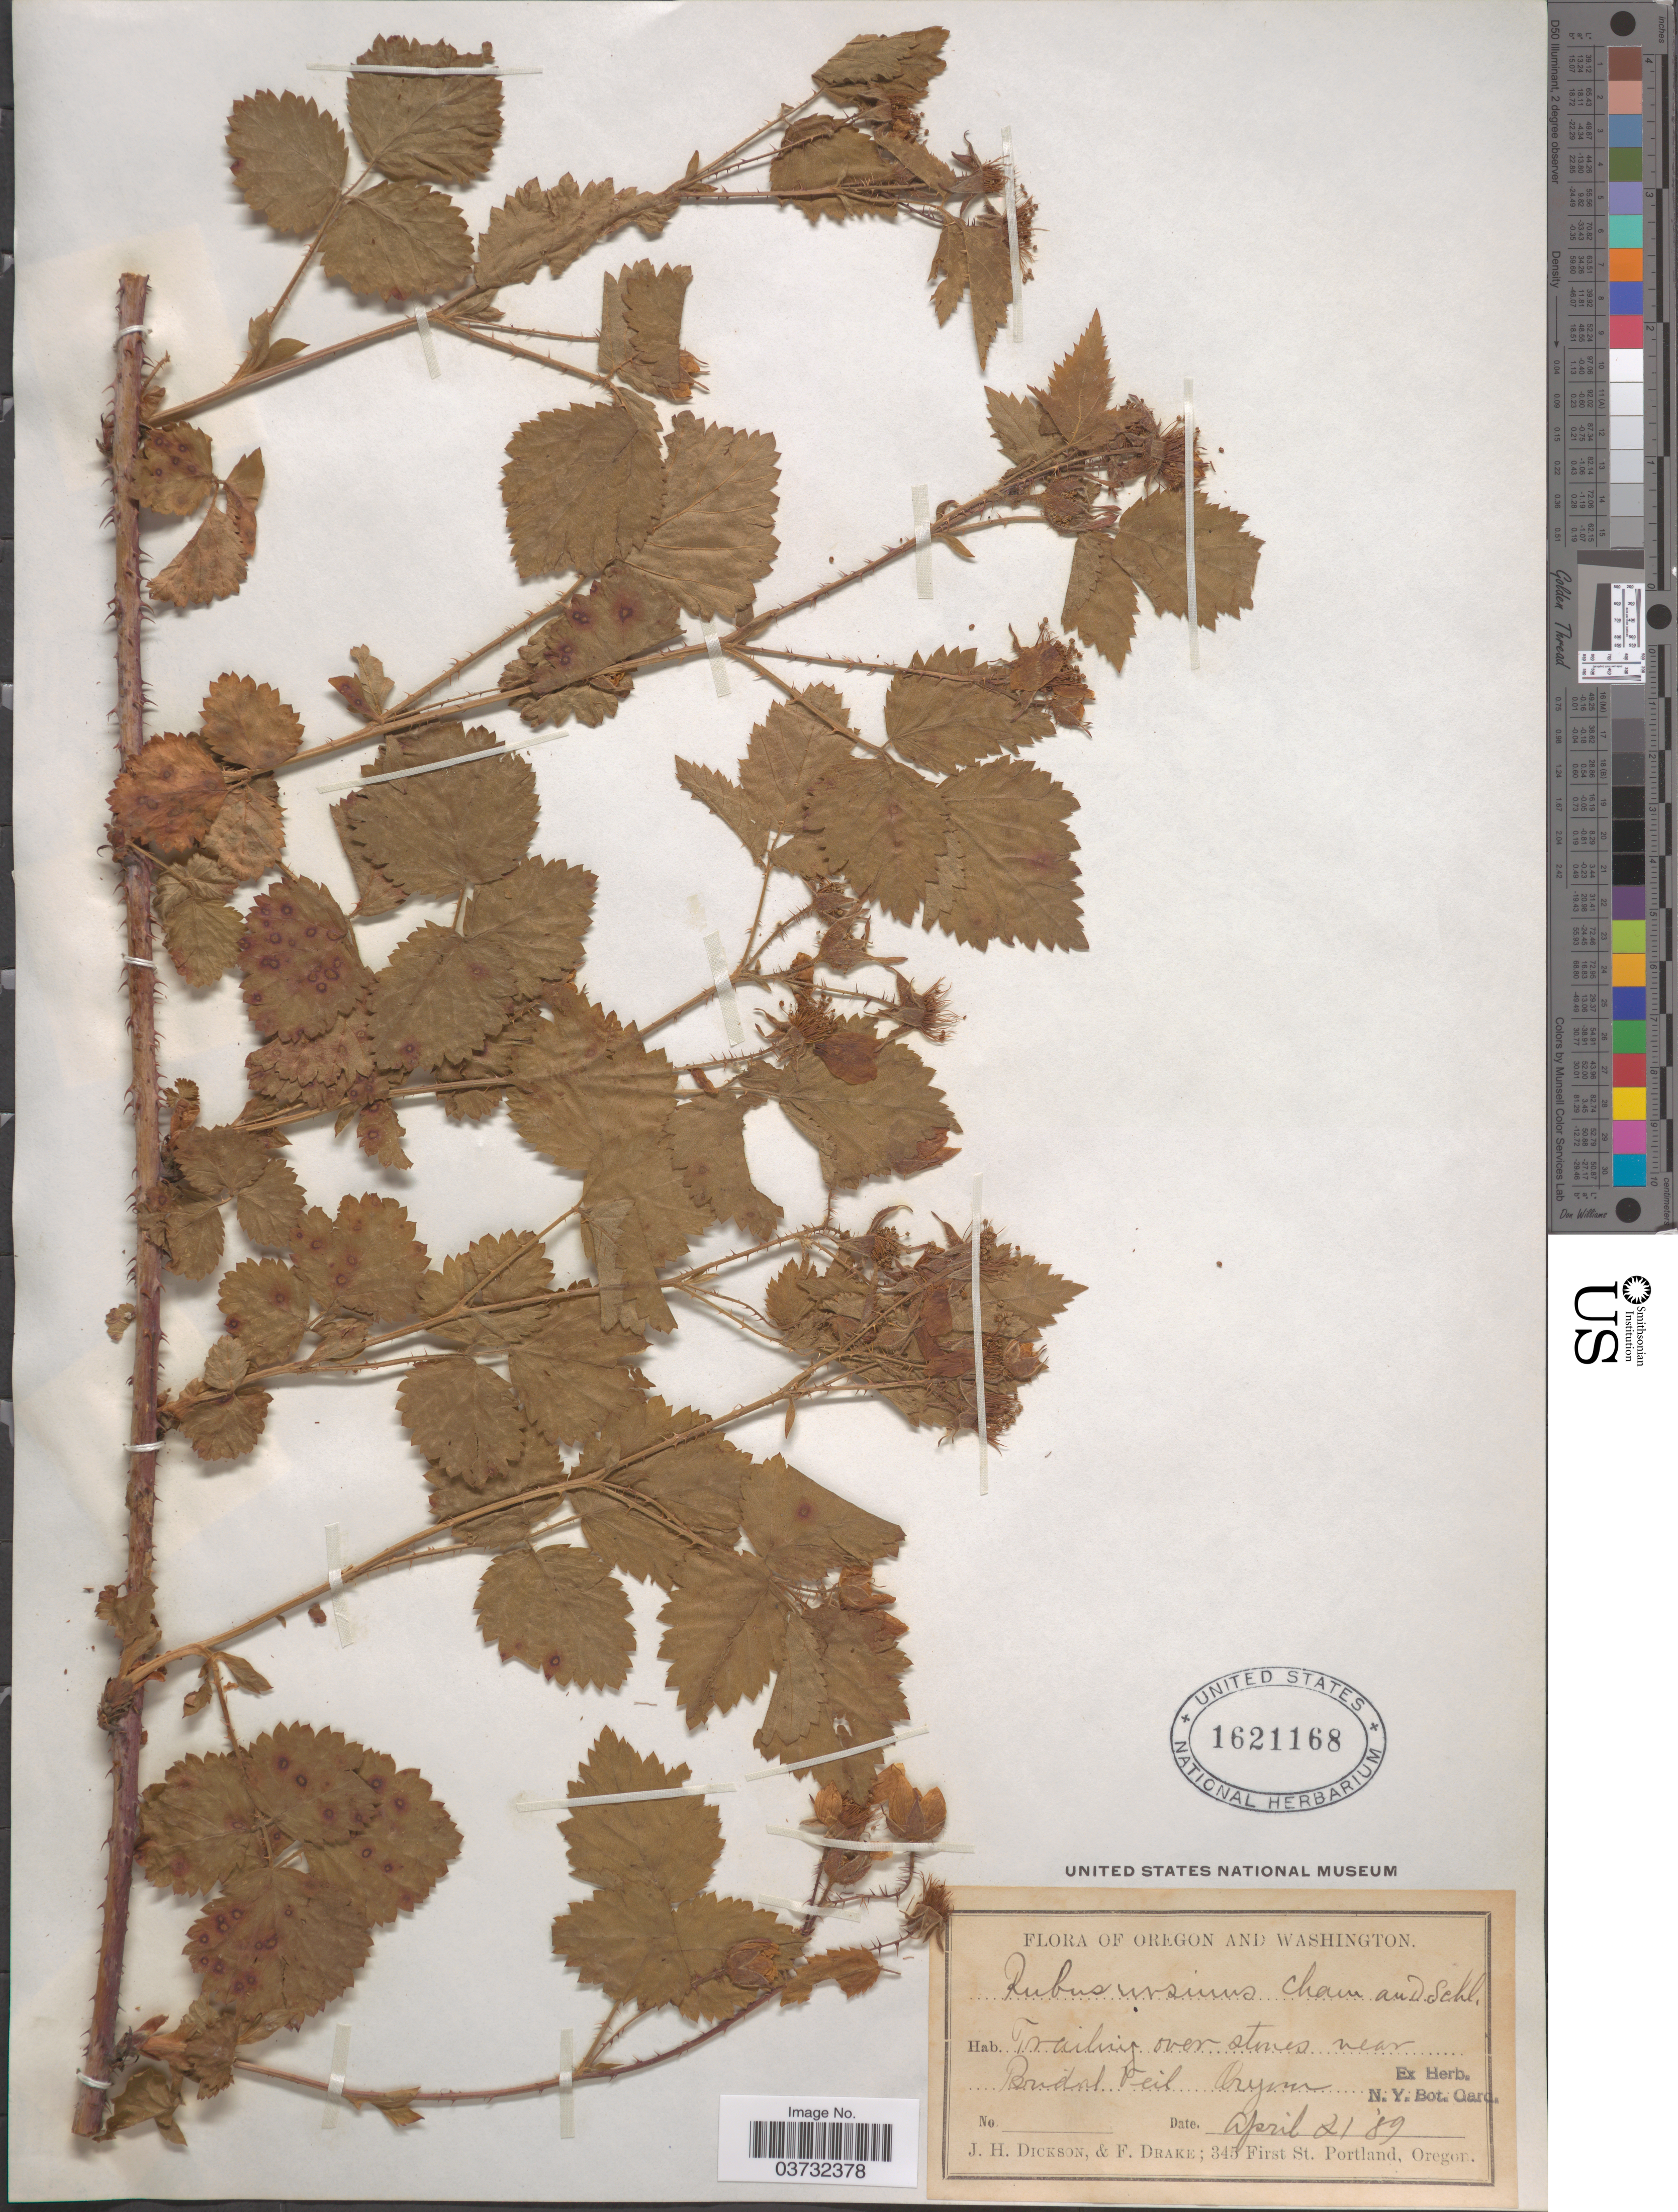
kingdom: Plantae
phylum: Tracheophyta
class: Magnoliopsida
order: Rosales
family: Rosaceae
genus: Rubus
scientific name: Rubus ursinus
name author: (Schltdl.) Cham.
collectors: J. Dickson & F. Drake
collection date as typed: Transcribed d/m/y: 21/4/89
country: United States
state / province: Oregon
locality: Near Bridal Veil. Oregon.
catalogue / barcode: US 1621168